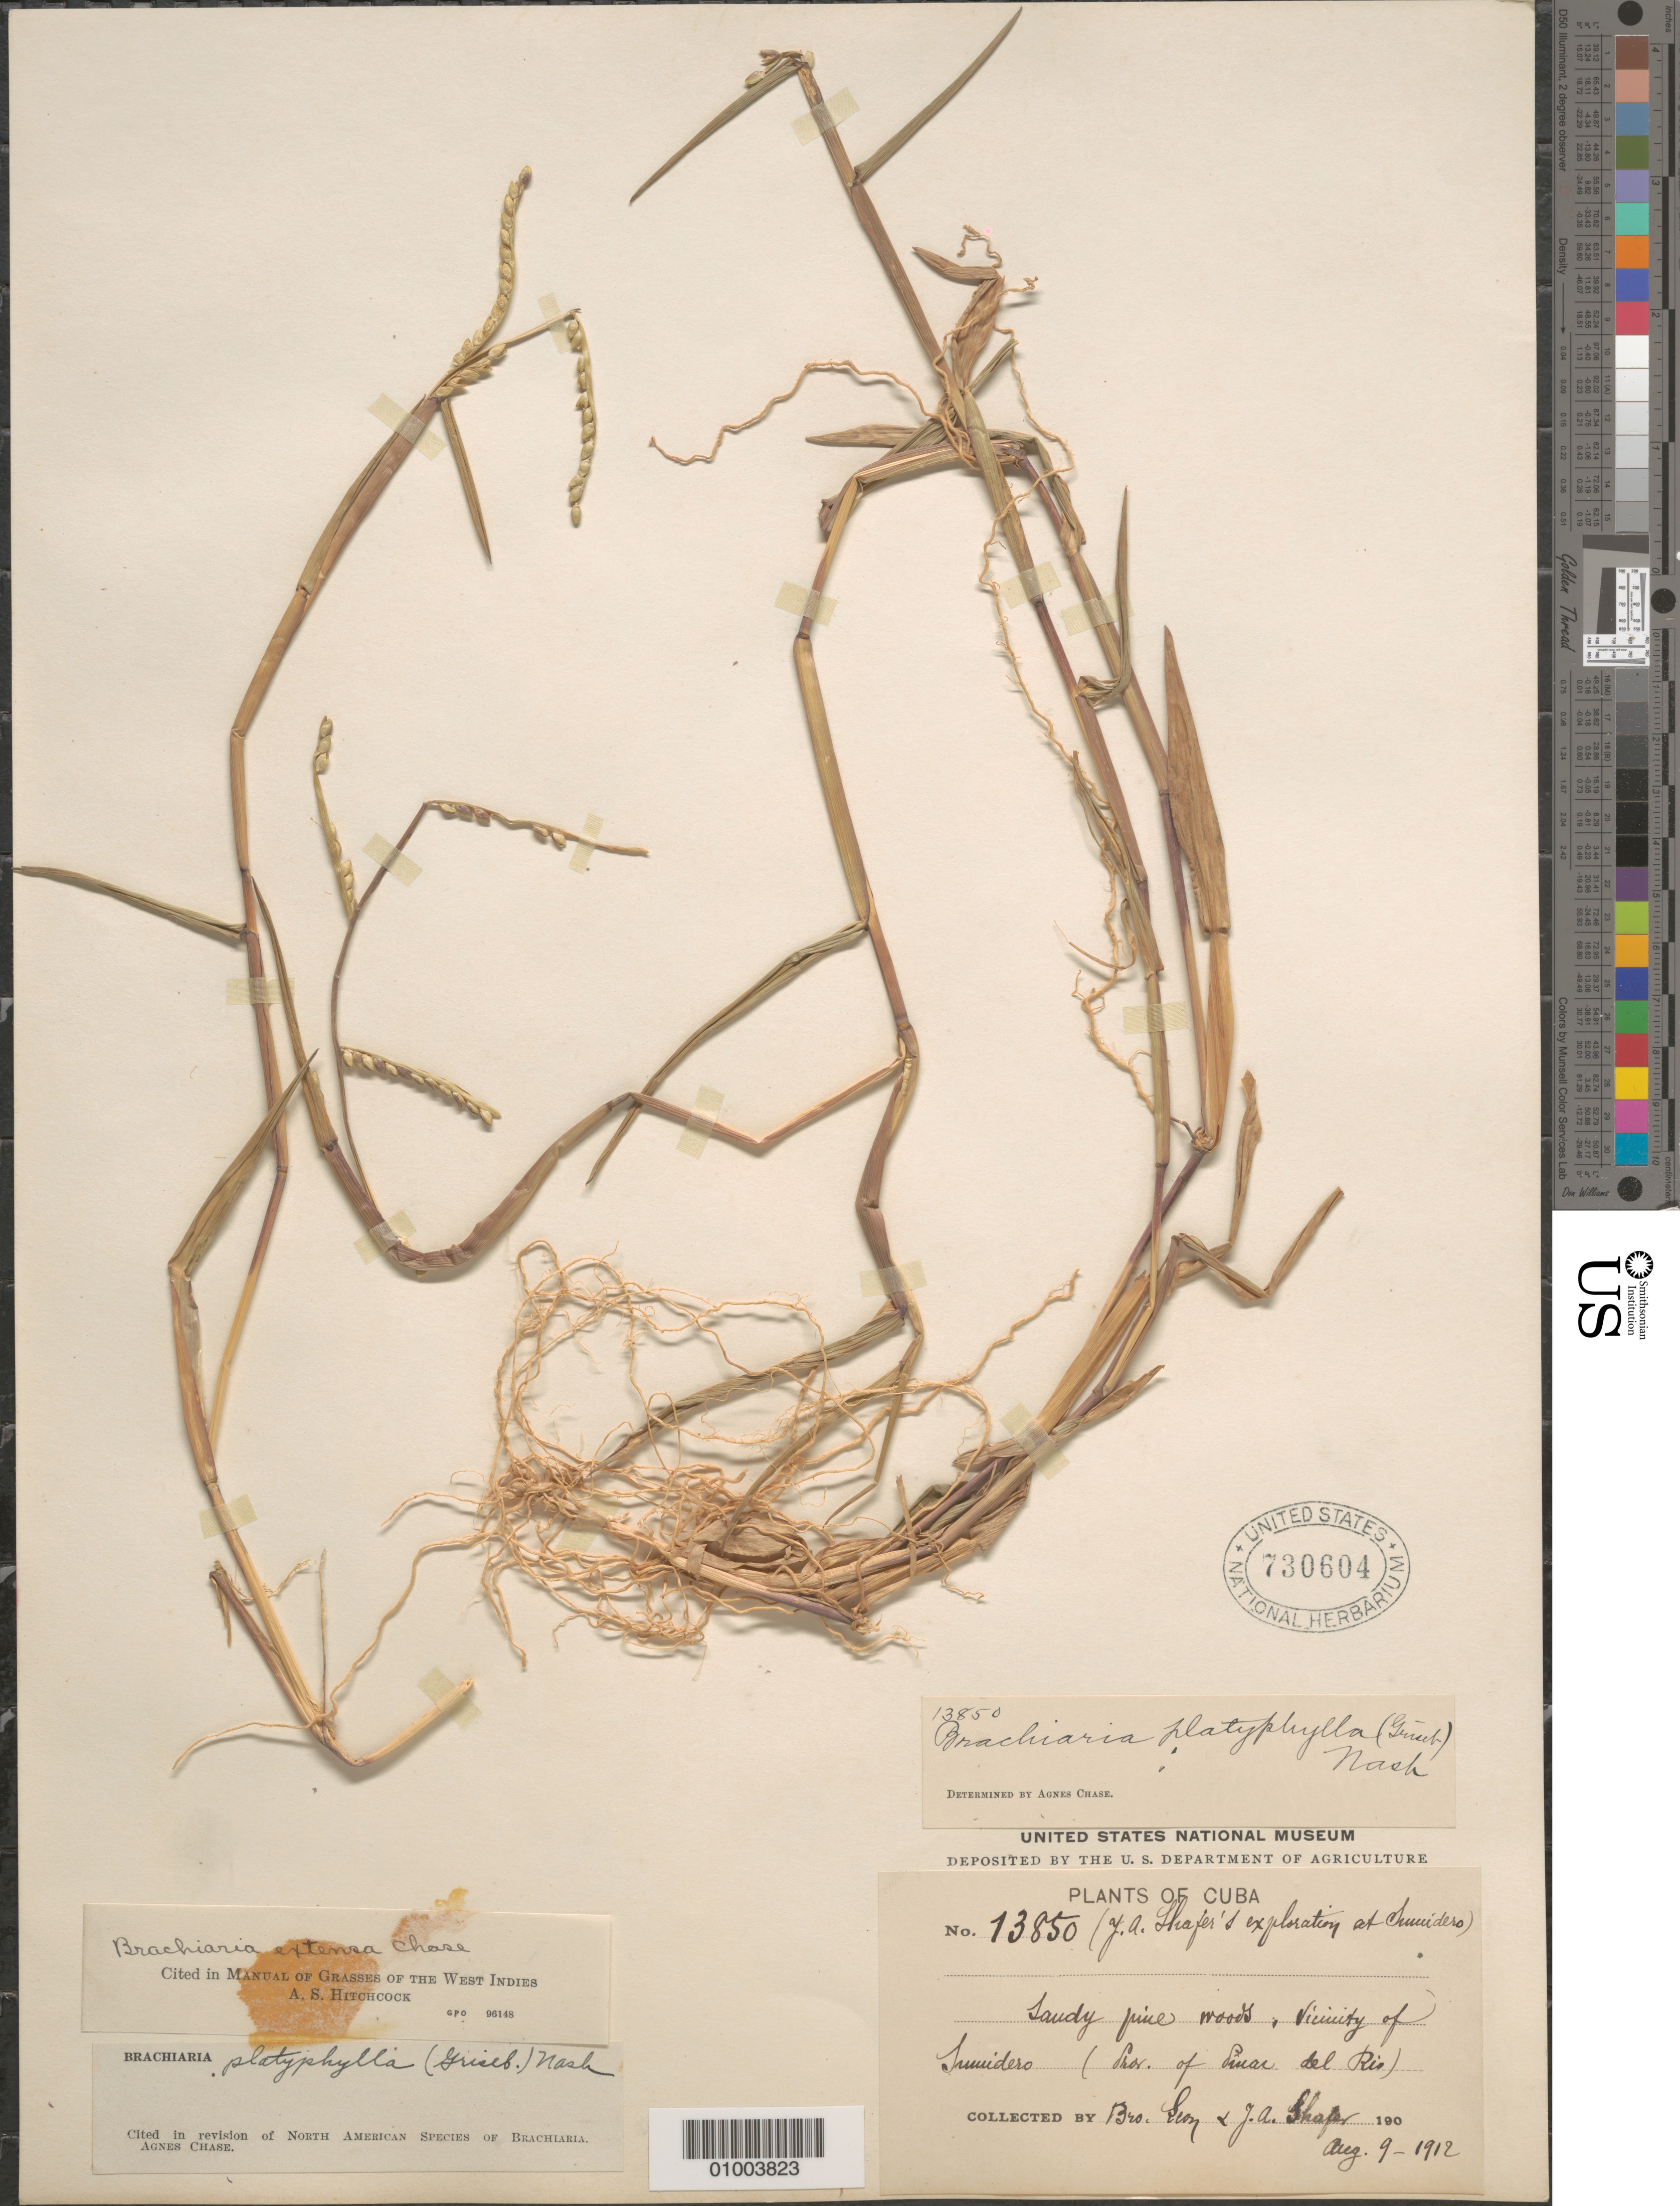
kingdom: Plantae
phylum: Tracheophyta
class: Liliopsida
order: Poales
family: Poaceae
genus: Urochloa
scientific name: Urochloa platyphylla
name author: (Munro ex C. Wright) R.D. Webster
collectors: Bro. León & J. A. Shafer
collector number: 13850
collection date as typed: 09 Aug 1912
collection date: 1912-08-09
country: Cuba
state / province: Pinar del Rio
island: Cuba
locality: Sandy pine moods, Vicinity of Sumidero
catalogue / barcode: US 730604